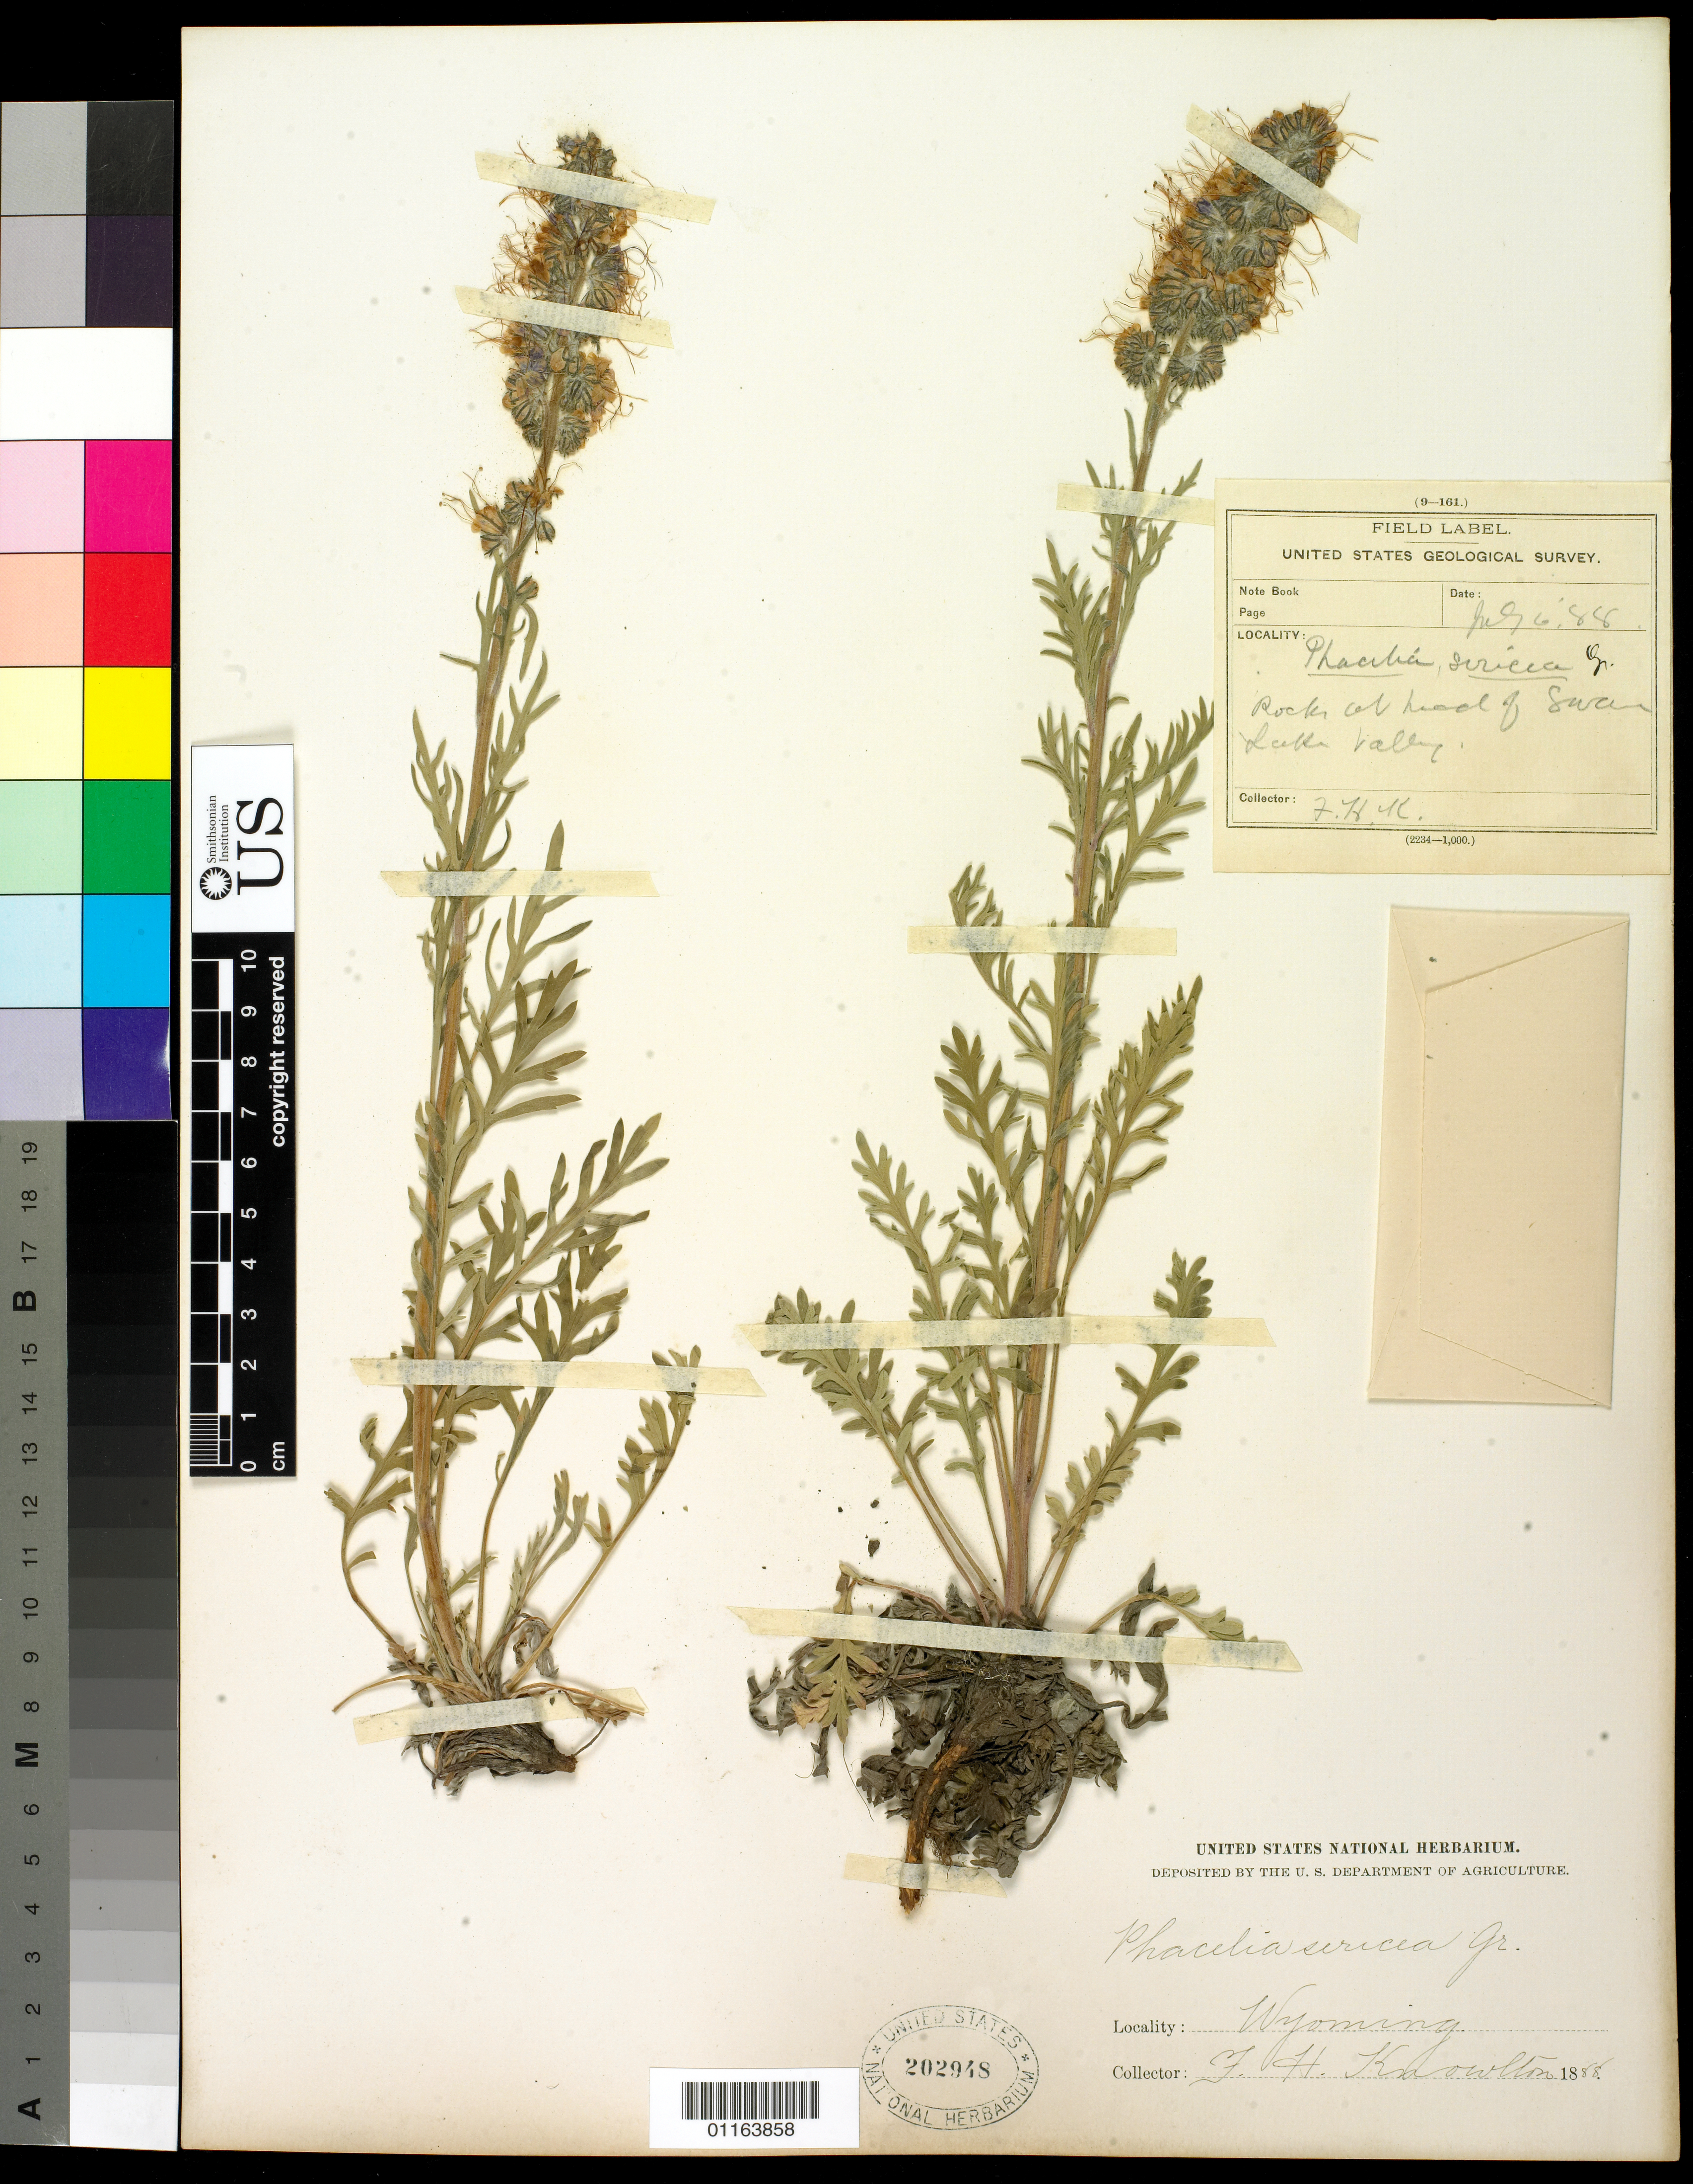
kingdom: Plantae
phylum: Tracheophyta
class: Magnoliopsida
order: Boraginales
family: Hydrophyllaceae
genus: Phacelia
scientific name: Phacelia sericea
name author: (Graham) A. Gray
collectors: F. H. Knowlton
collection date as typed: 6 Jul 1888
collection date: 1888-07-06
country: United States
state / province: Wyoming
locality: Swan Lake Valley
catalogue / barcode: US 202948